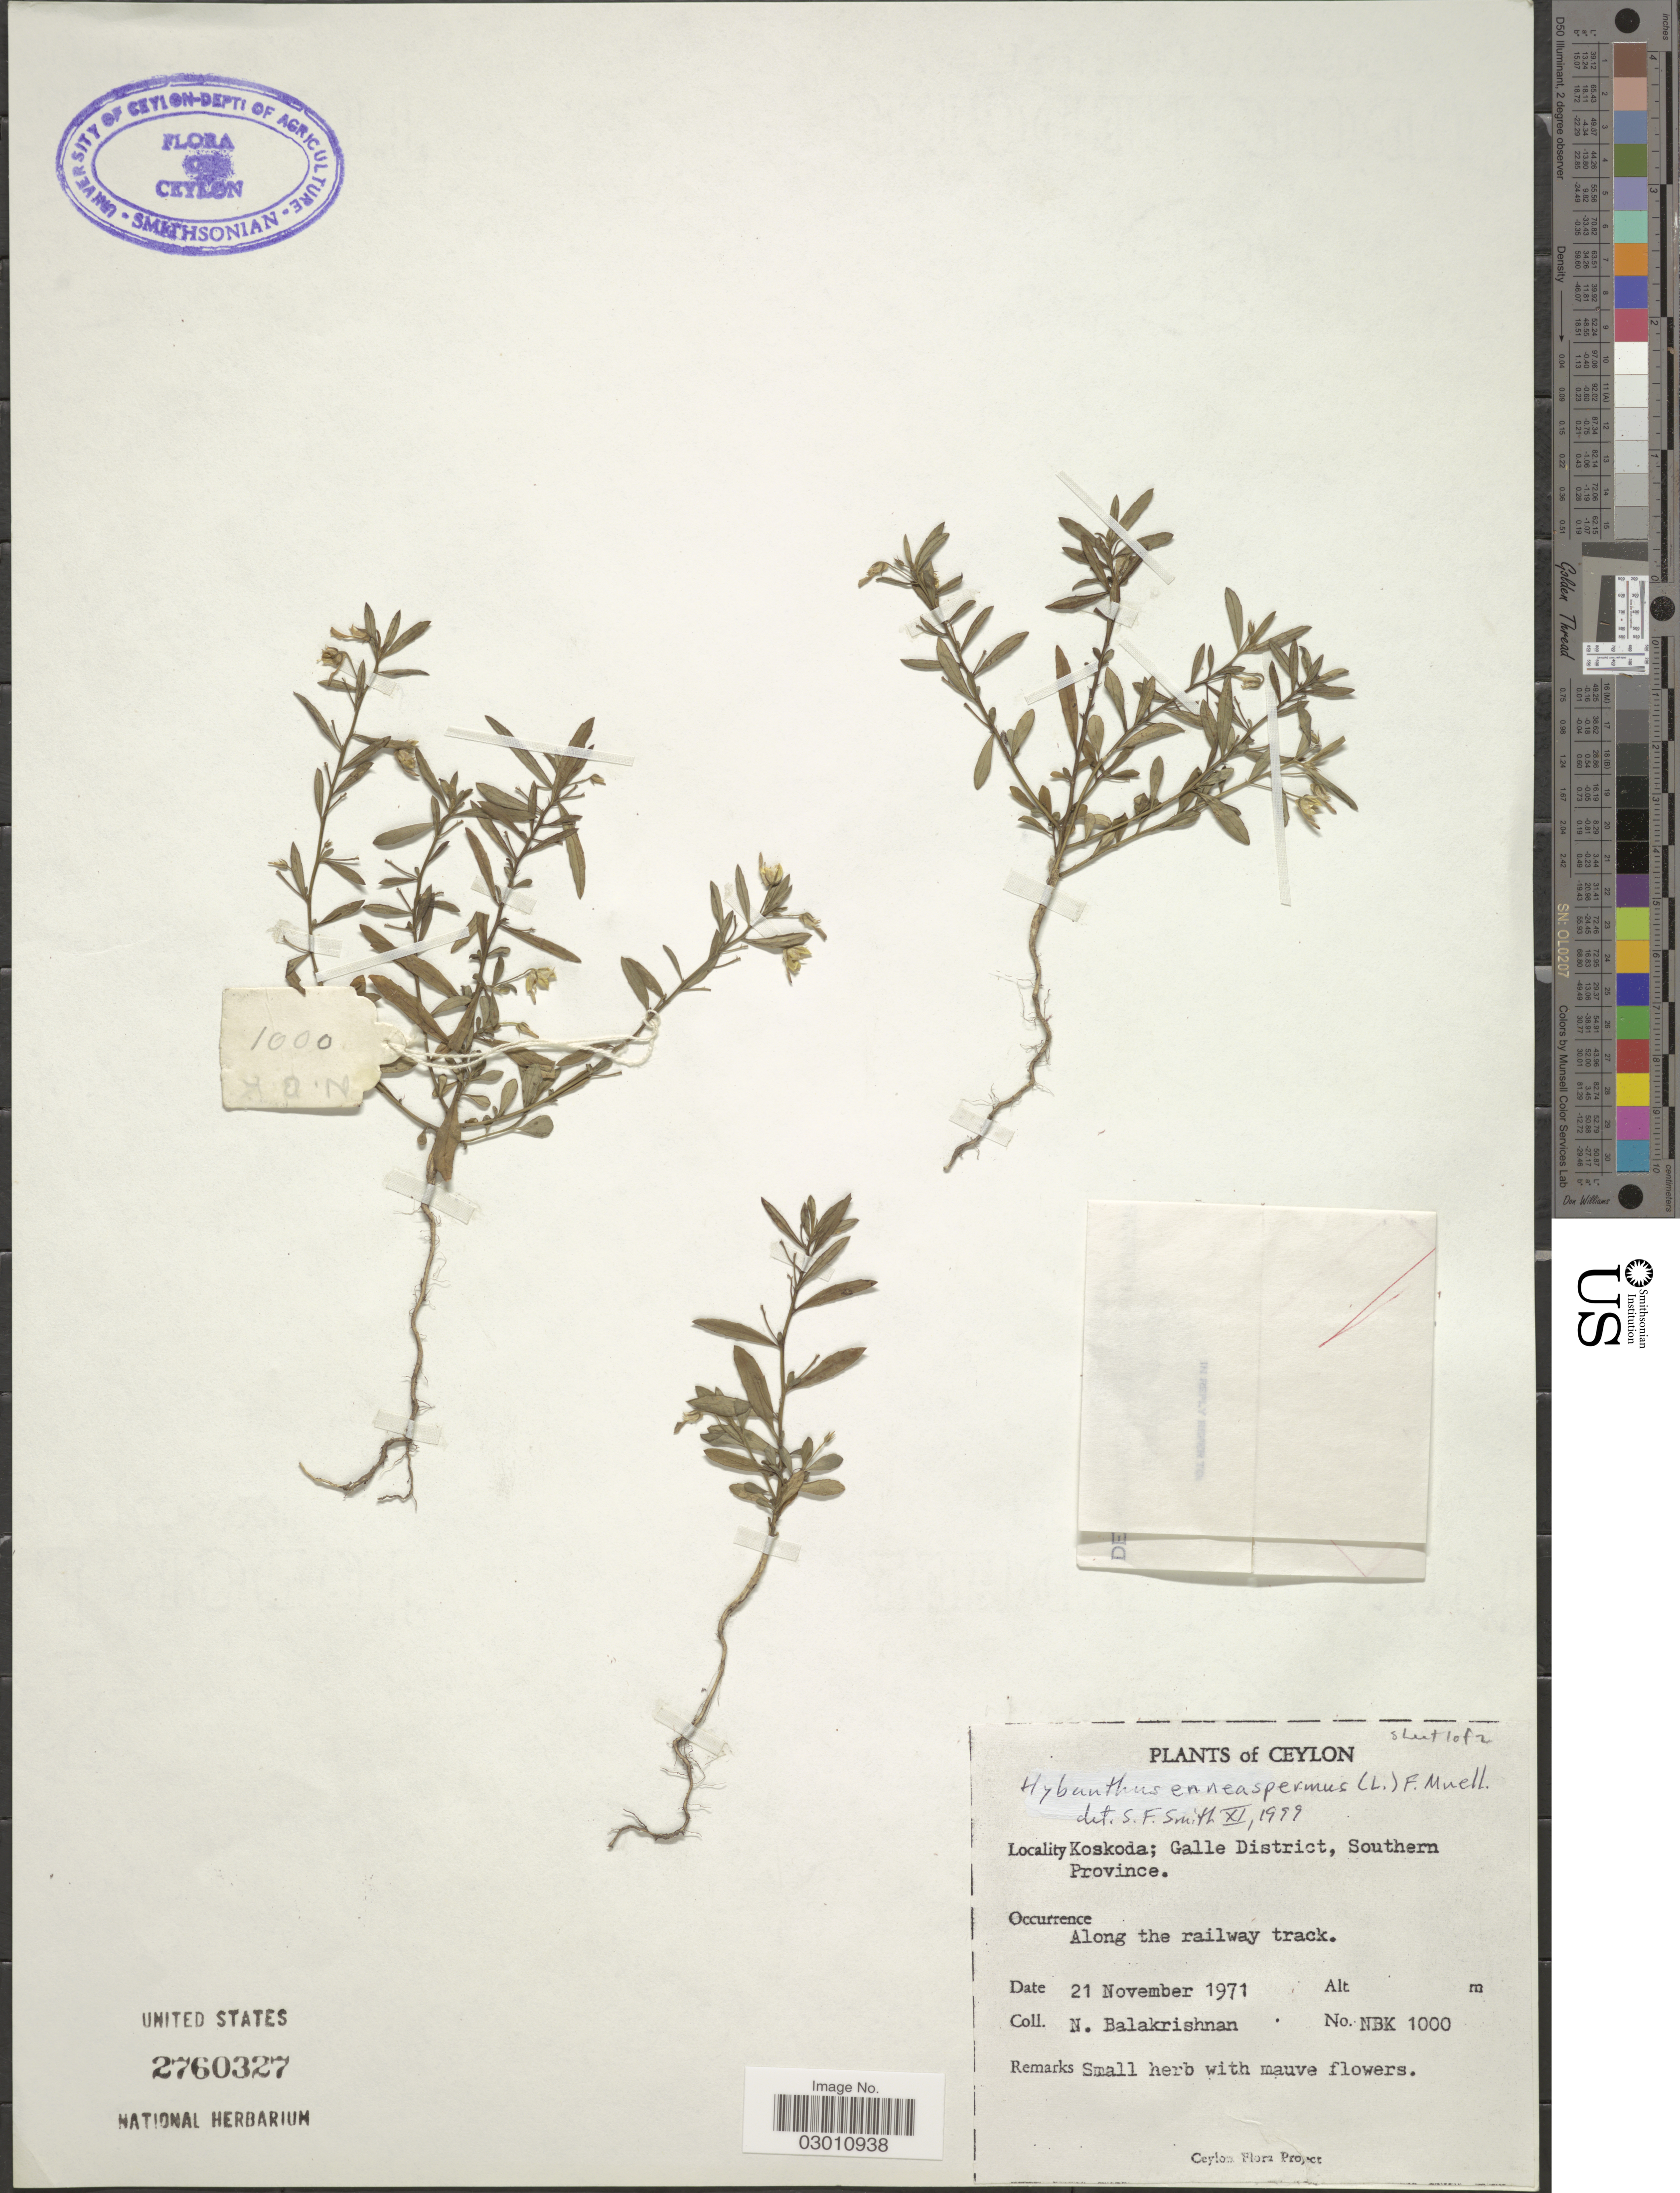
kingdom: Plantae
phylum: Tracheophyta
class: Magnoliopsida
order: Malpighiales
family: Violaceae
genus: Pigea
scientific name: Pigea enneasperma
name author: (L.) P.I. Forst.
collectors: N. Balakrishnan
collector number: NBK 1000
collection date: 1971-11-21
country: Sri Lanka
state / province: Southern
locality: Ceylon. Koskoda; Galle District. Along the railway track.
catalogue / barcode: US 2760327